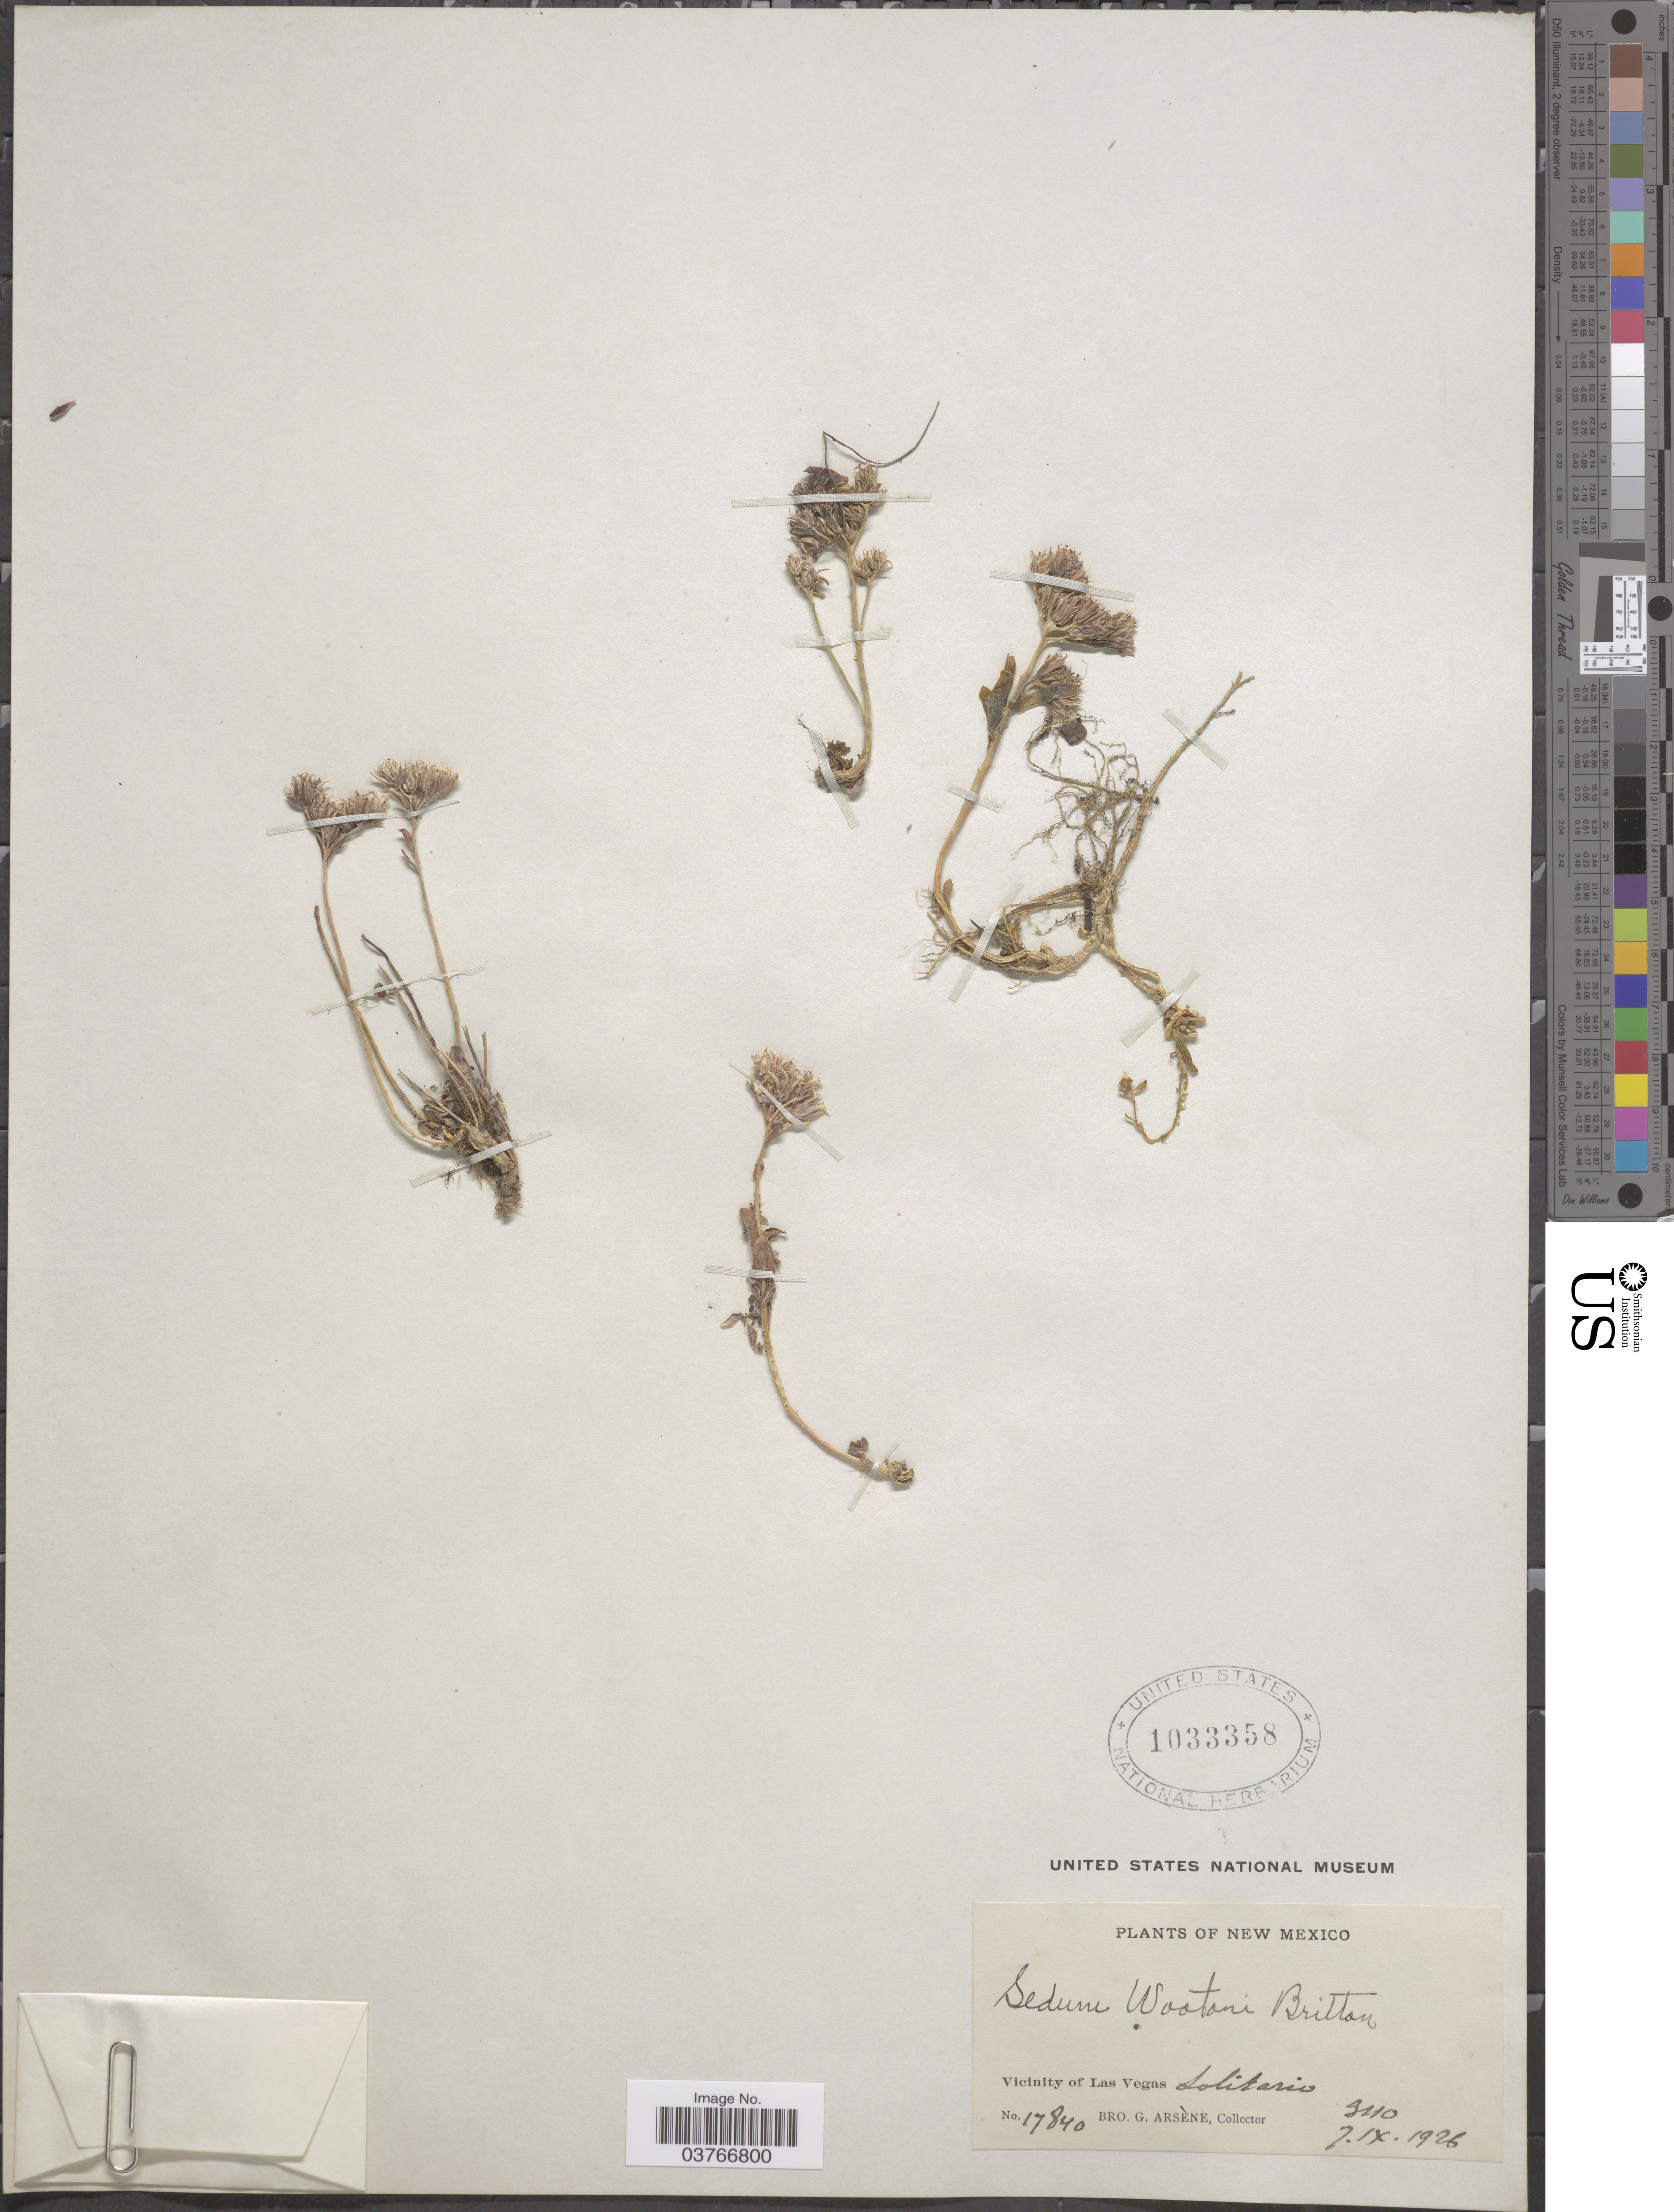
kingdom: Plantae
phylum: Tracheophyta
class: Magnoliopsida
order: Saxifragales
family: Crassulaceae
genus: Sedum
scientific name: Sedum wootonii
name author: Britton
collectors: Bro. G. Arsène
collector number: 17840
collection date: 1926-09-07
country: United States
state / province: New Mexico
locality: Vicinity of Las Vegas. Solitario.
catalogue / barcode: US 1033358